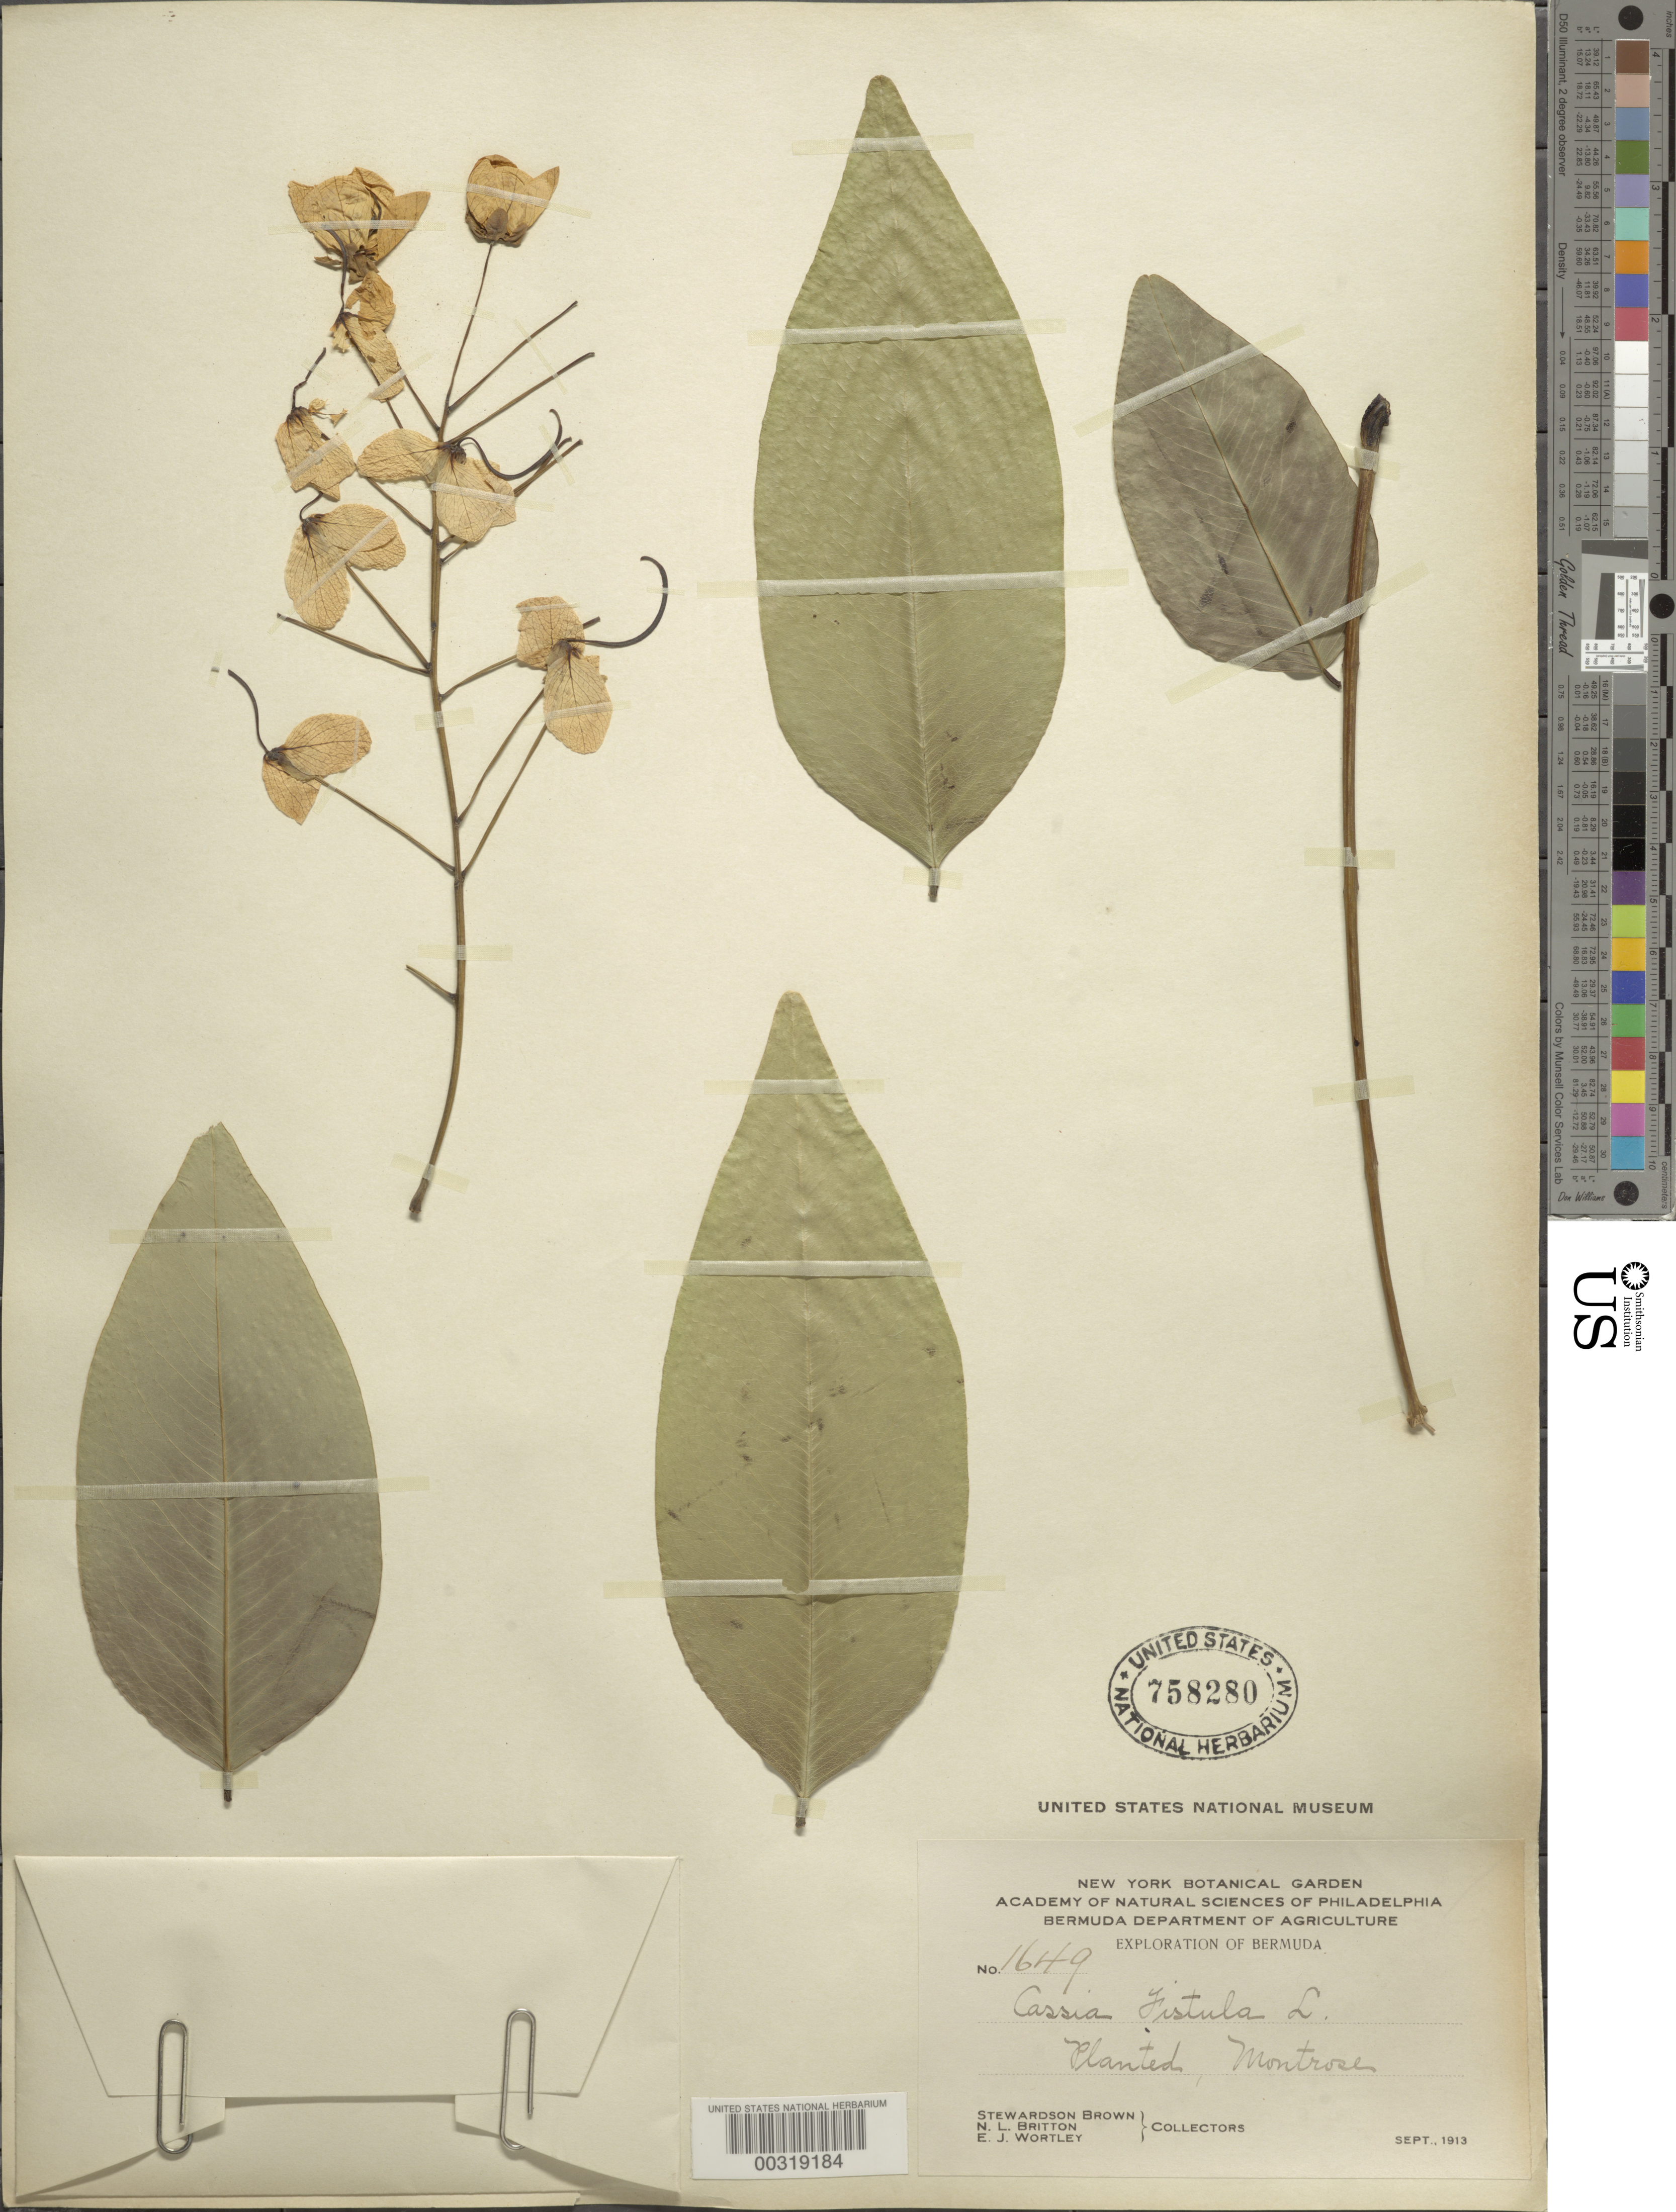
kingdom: Plantae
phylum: Tracheophyta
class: Magnoliopsida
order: Fabales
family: Fabaceae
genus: Cassia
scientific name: Cassia fistula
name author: L.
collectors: S. Brown, N. Britton & E. Worthley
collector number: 1649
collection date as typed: Sep 1913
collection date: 1913-09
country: Bermuda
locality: Montrose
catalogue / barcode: US 758280